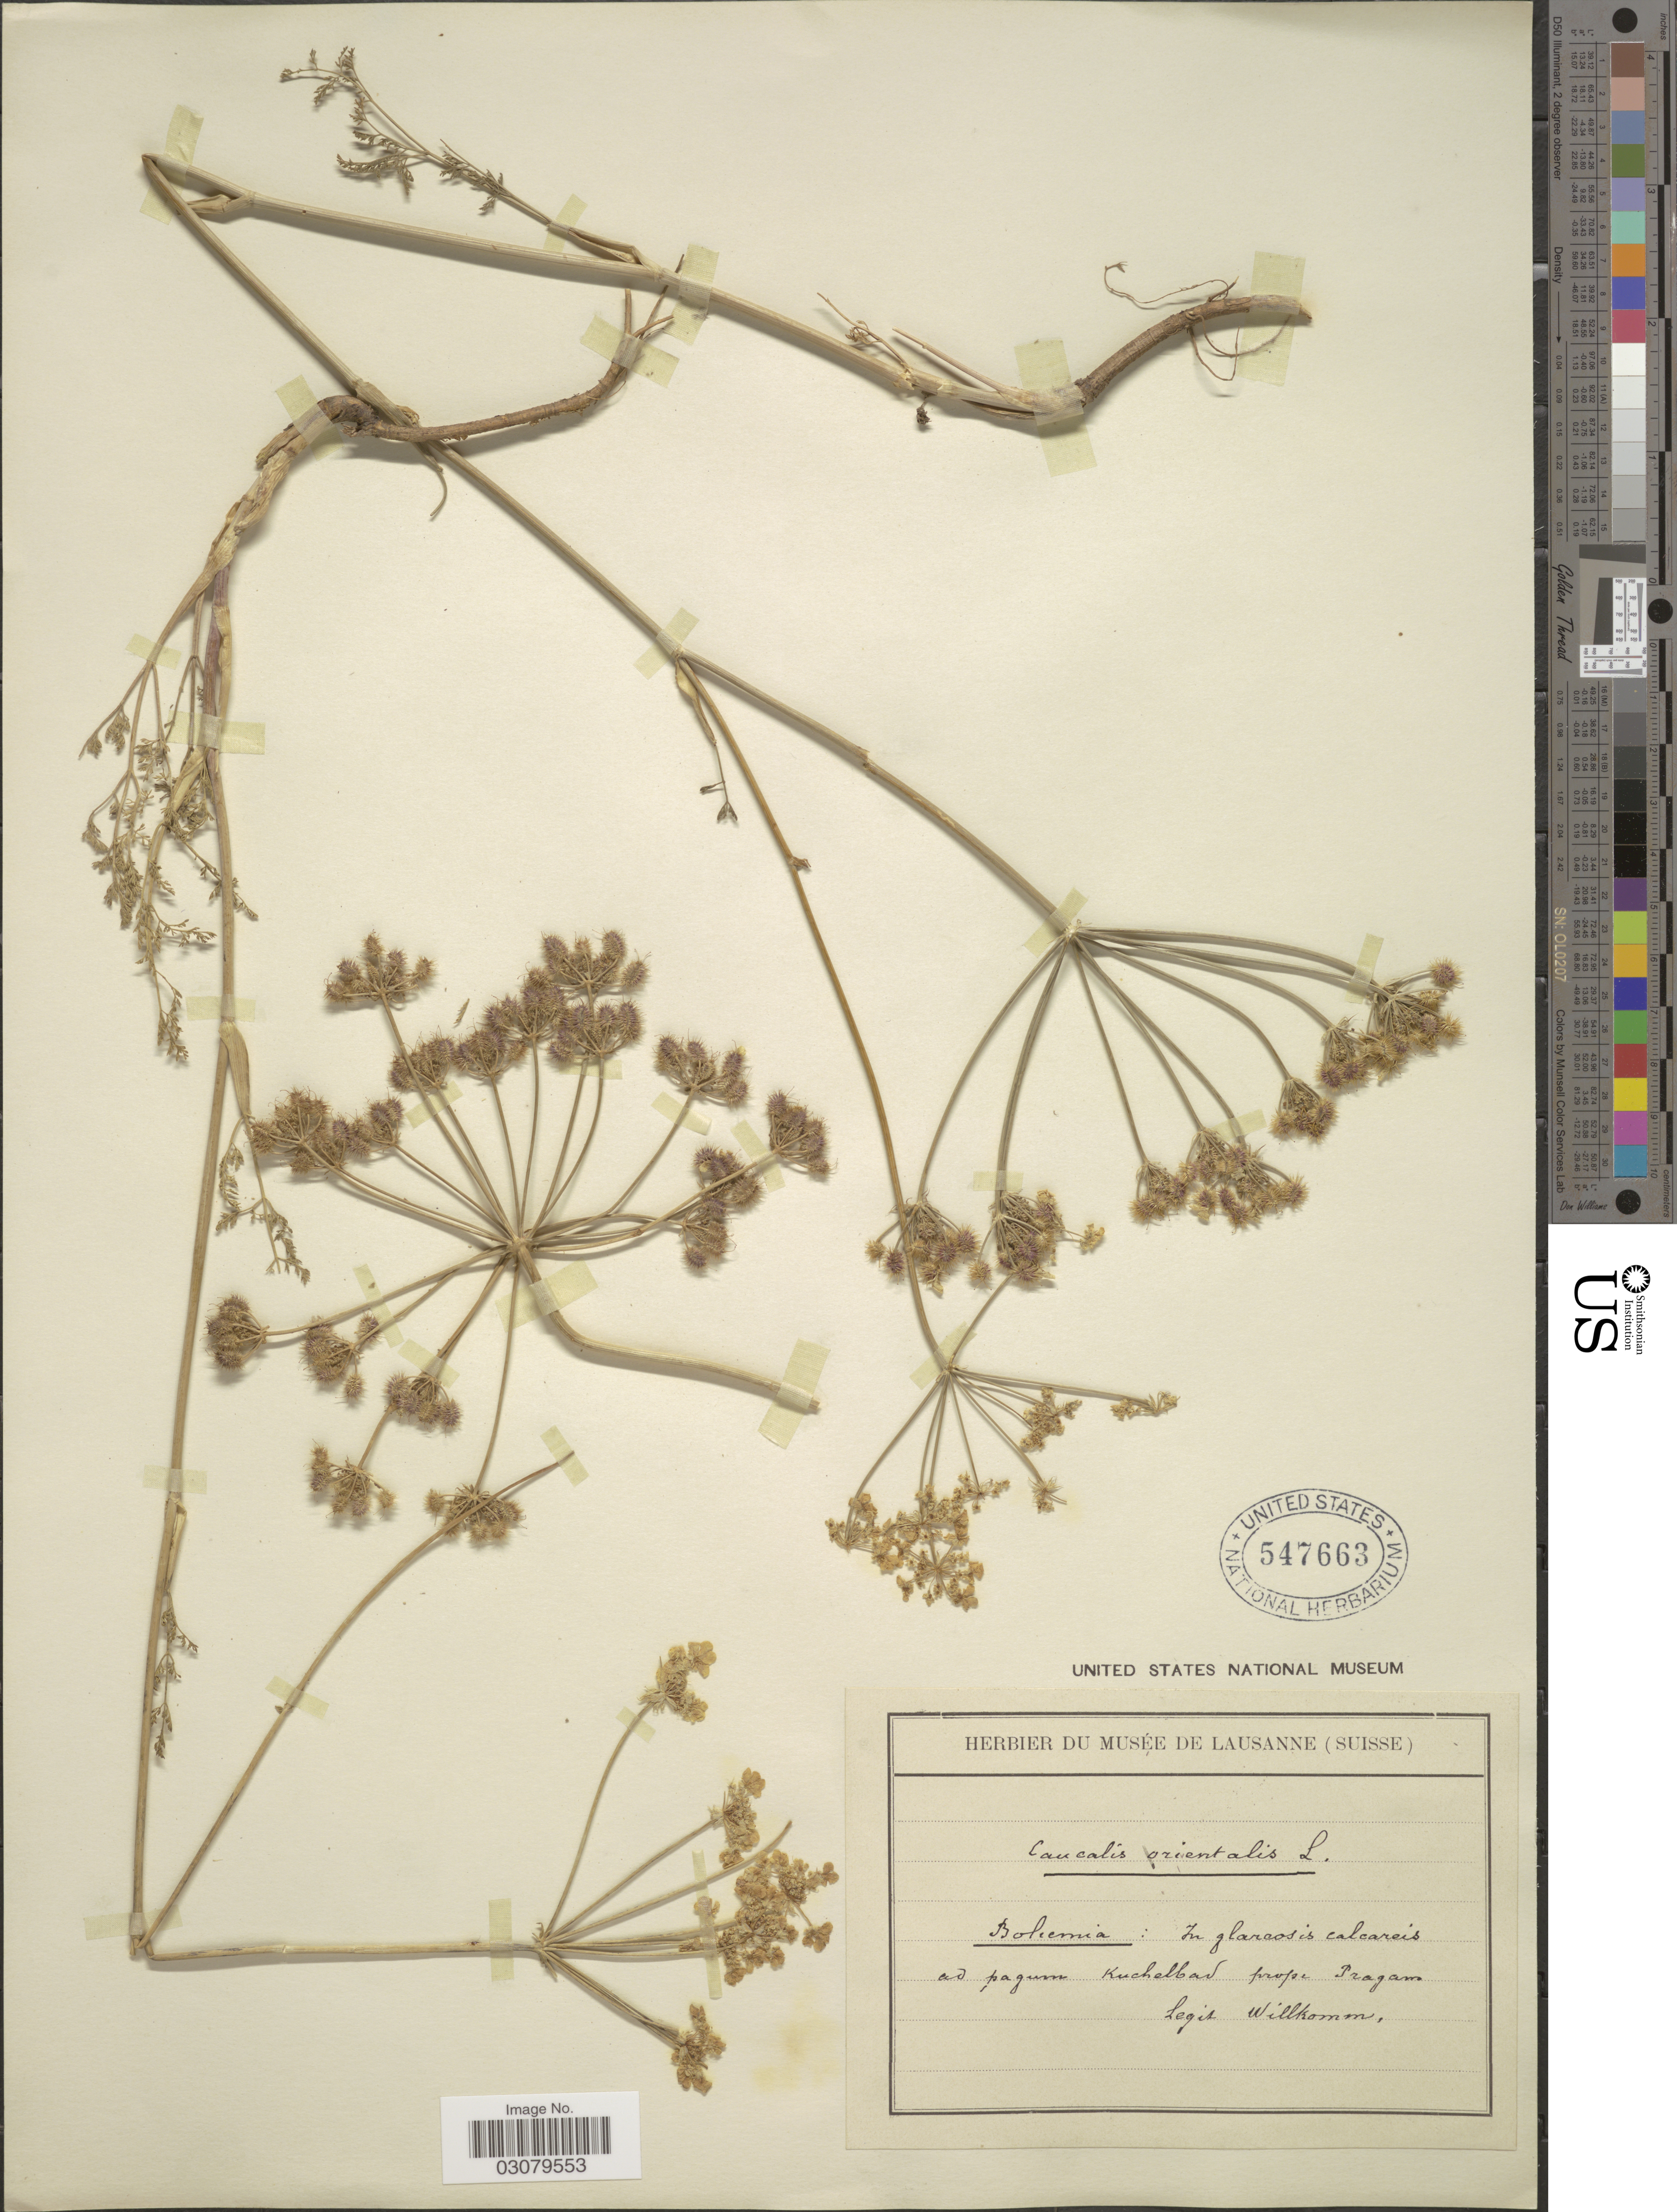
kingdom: Plantae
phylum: Tracheophyta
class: Magnoliopsida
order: Apiales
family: Apiaceae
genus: Caucalis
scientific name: Caucalis orientalis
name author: L.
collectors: -. Willkomm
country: Czechia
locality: Bohemia: In glareosis calcareis ad pagum Kuchelbad prope Pragam.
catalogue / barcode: US 547663